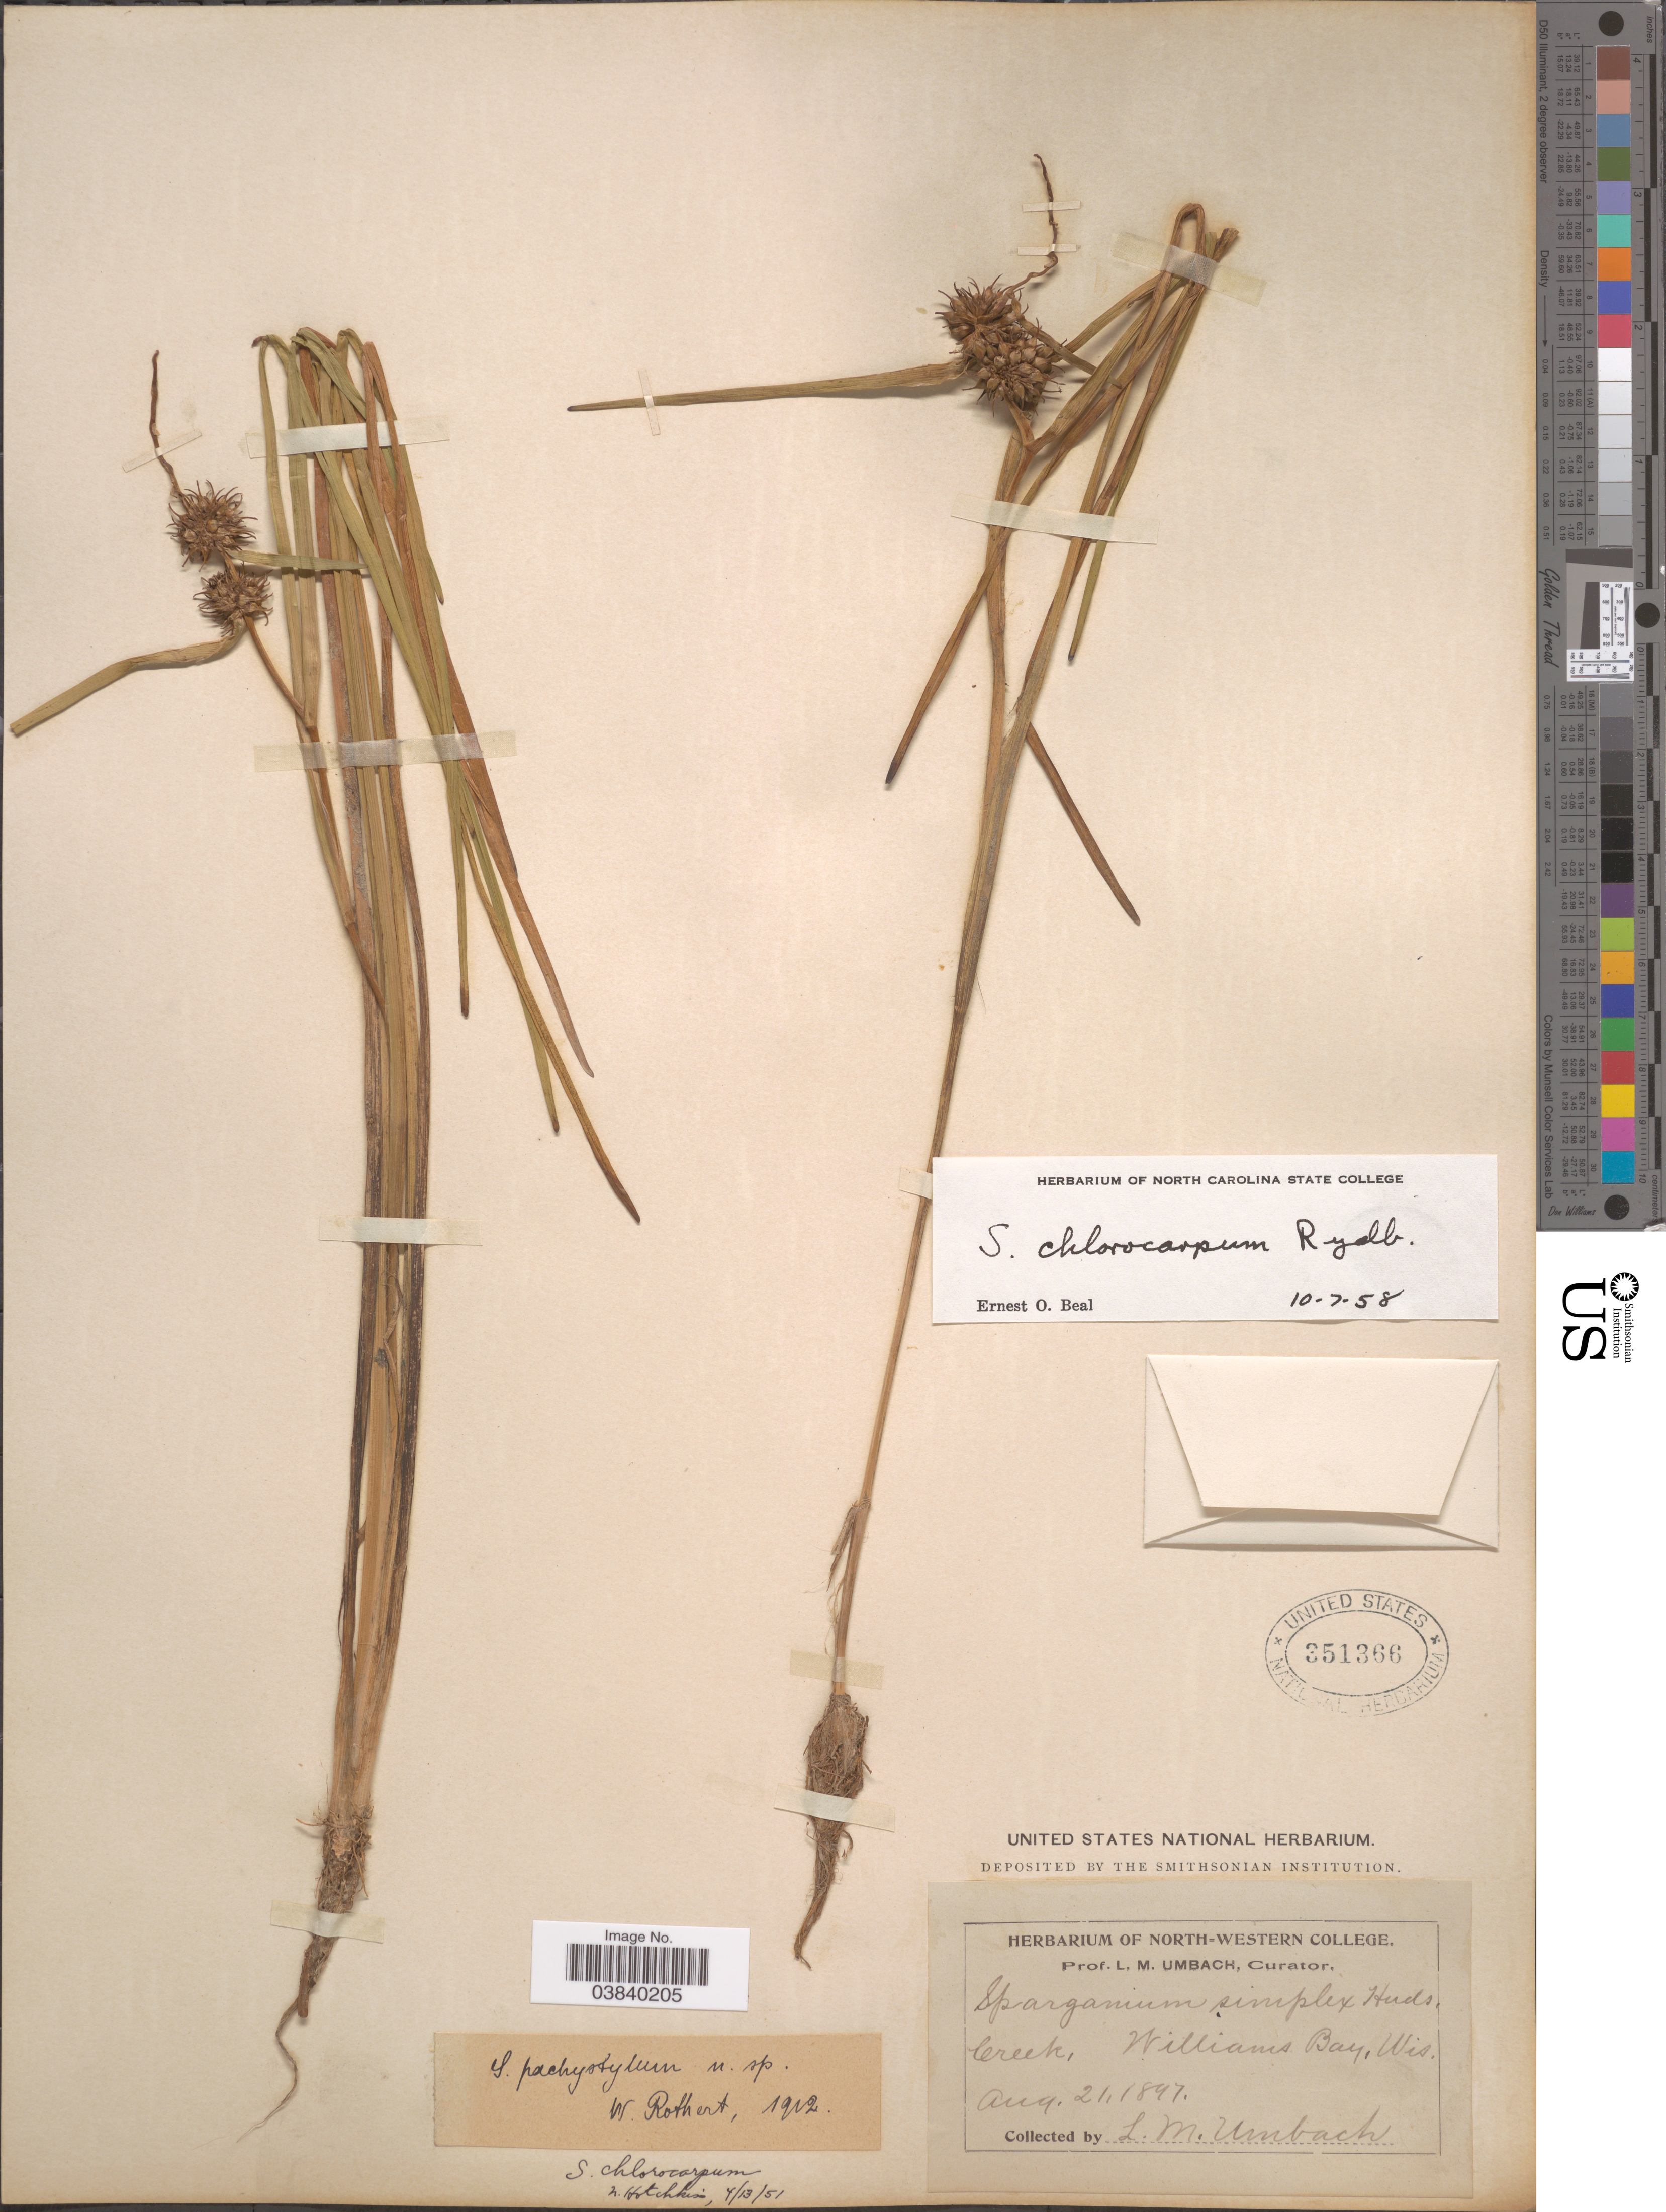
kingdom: Plantae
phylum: Tracheophyta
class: Liliopsida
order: Poales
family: Typhaceae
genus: Sparganium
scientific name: Sparganium chlorocarpum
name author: Rydb.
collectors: L. M. Umbach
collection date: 1897-08-21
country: United States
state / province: Wisconsin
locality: Creek, Williams Bay.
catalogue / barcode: US 351366